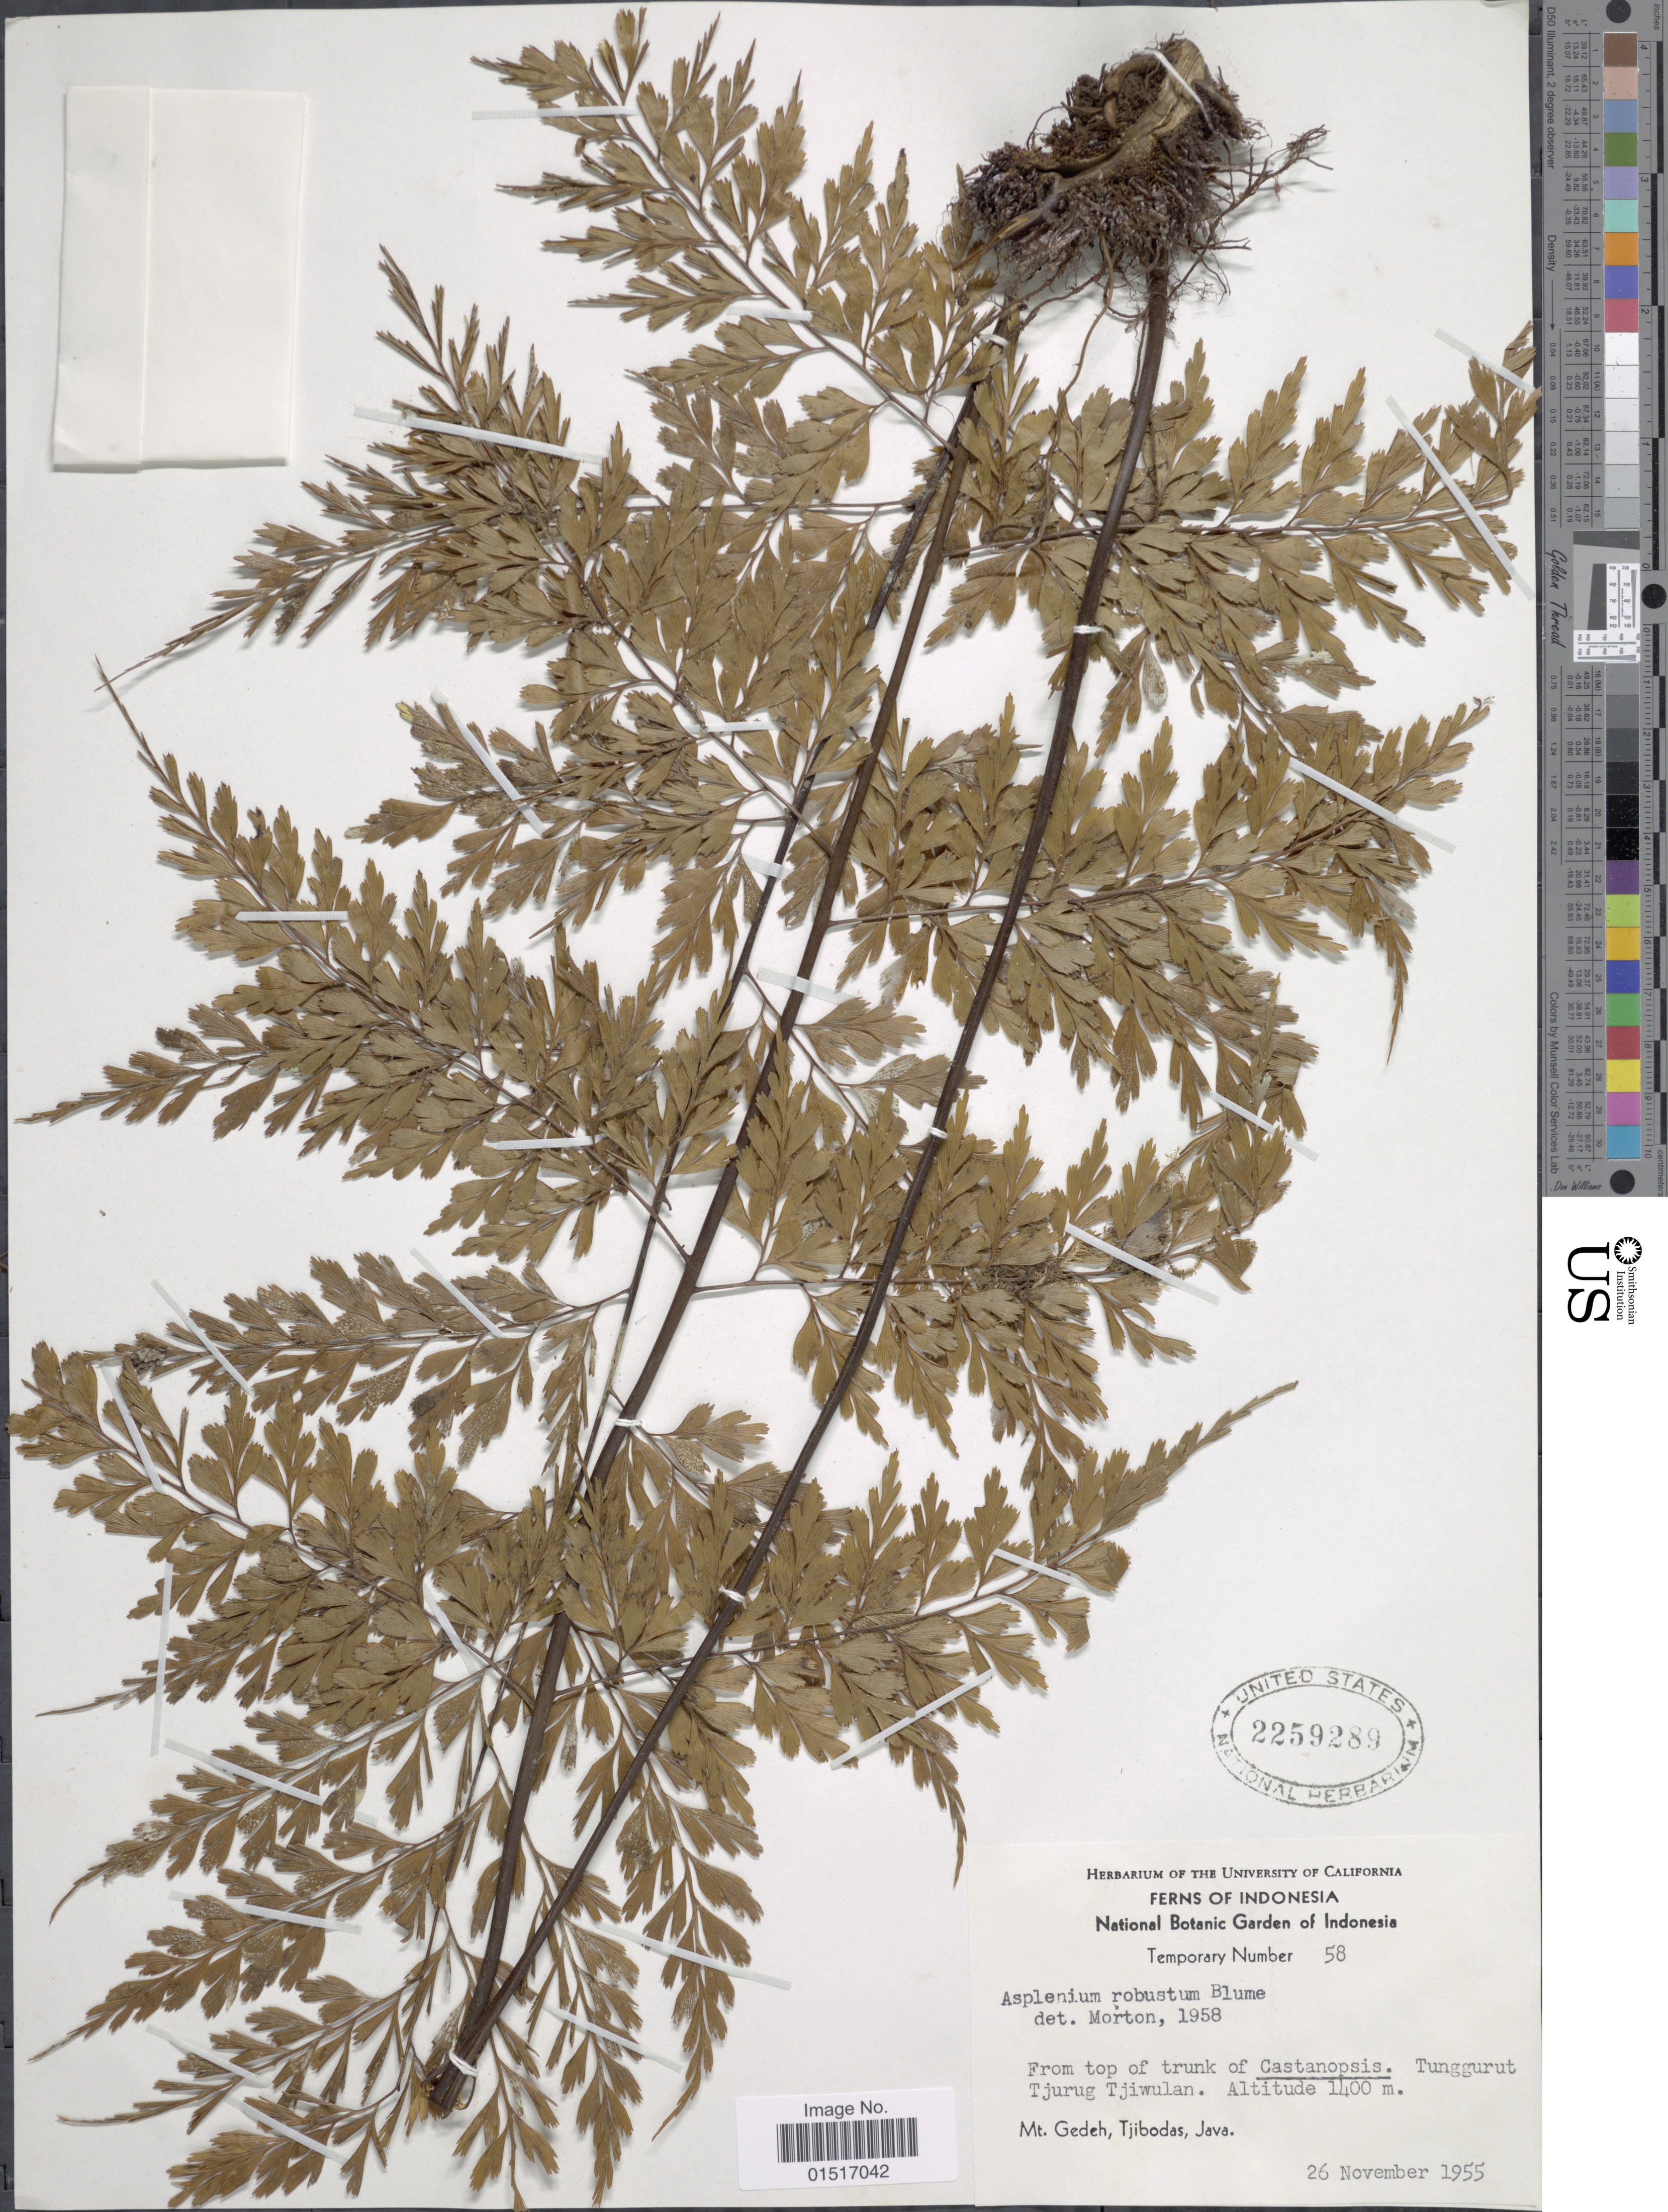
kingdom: Plantae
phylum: Tracheophyta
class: Polypodiopsida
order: Polypodiales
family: Aspleniaceae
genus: Asplenium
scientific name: Asplenium robustum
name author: Blume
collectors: ex herb. Univ. of California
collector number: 58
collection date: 1955-11-26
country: Indonesia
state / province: Java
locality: Tunggurut Tjurug Tjiwalan. Mt. Gedeh, Tjibodas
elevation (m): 1400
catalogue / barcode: US 2259289